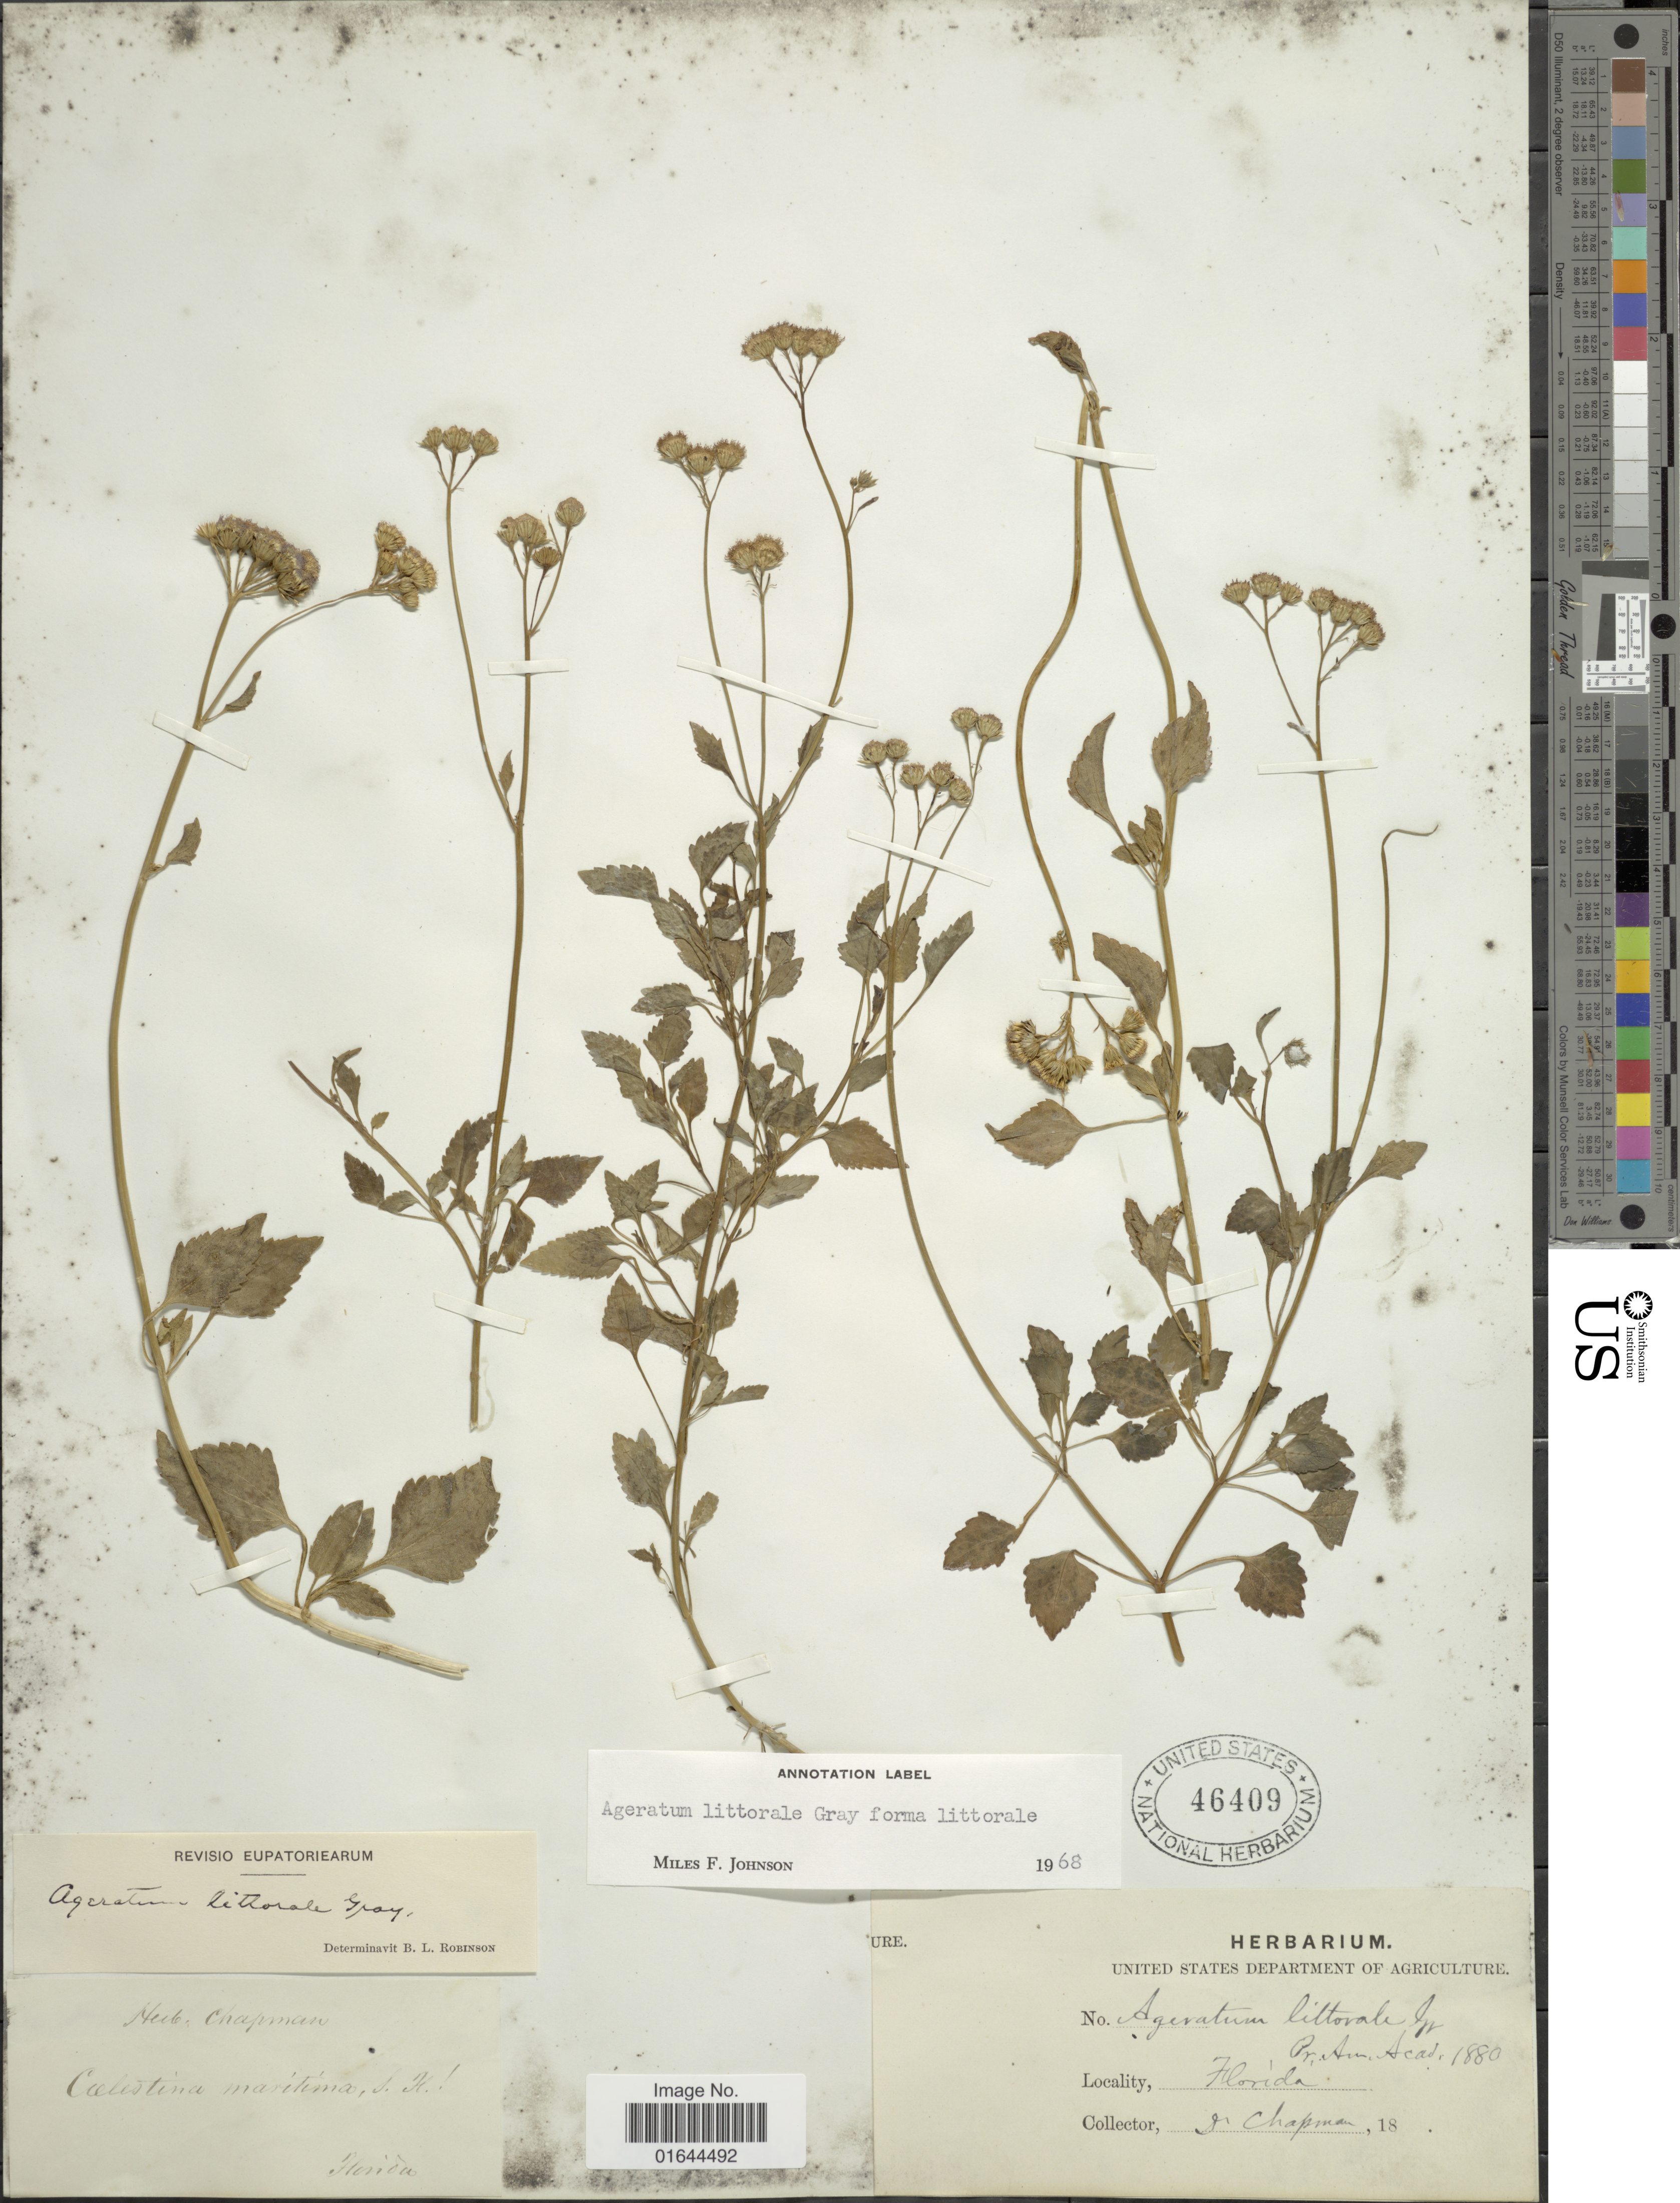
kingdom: Plantae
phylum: Tracheophyta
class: Magnoliopsida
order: Asterales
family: Asteraceae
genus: Ageratum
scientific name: Ageratum littorale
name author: A. Gray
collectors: A. Chapman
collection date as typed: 18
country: United States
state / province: Florida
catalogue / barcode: US 46409